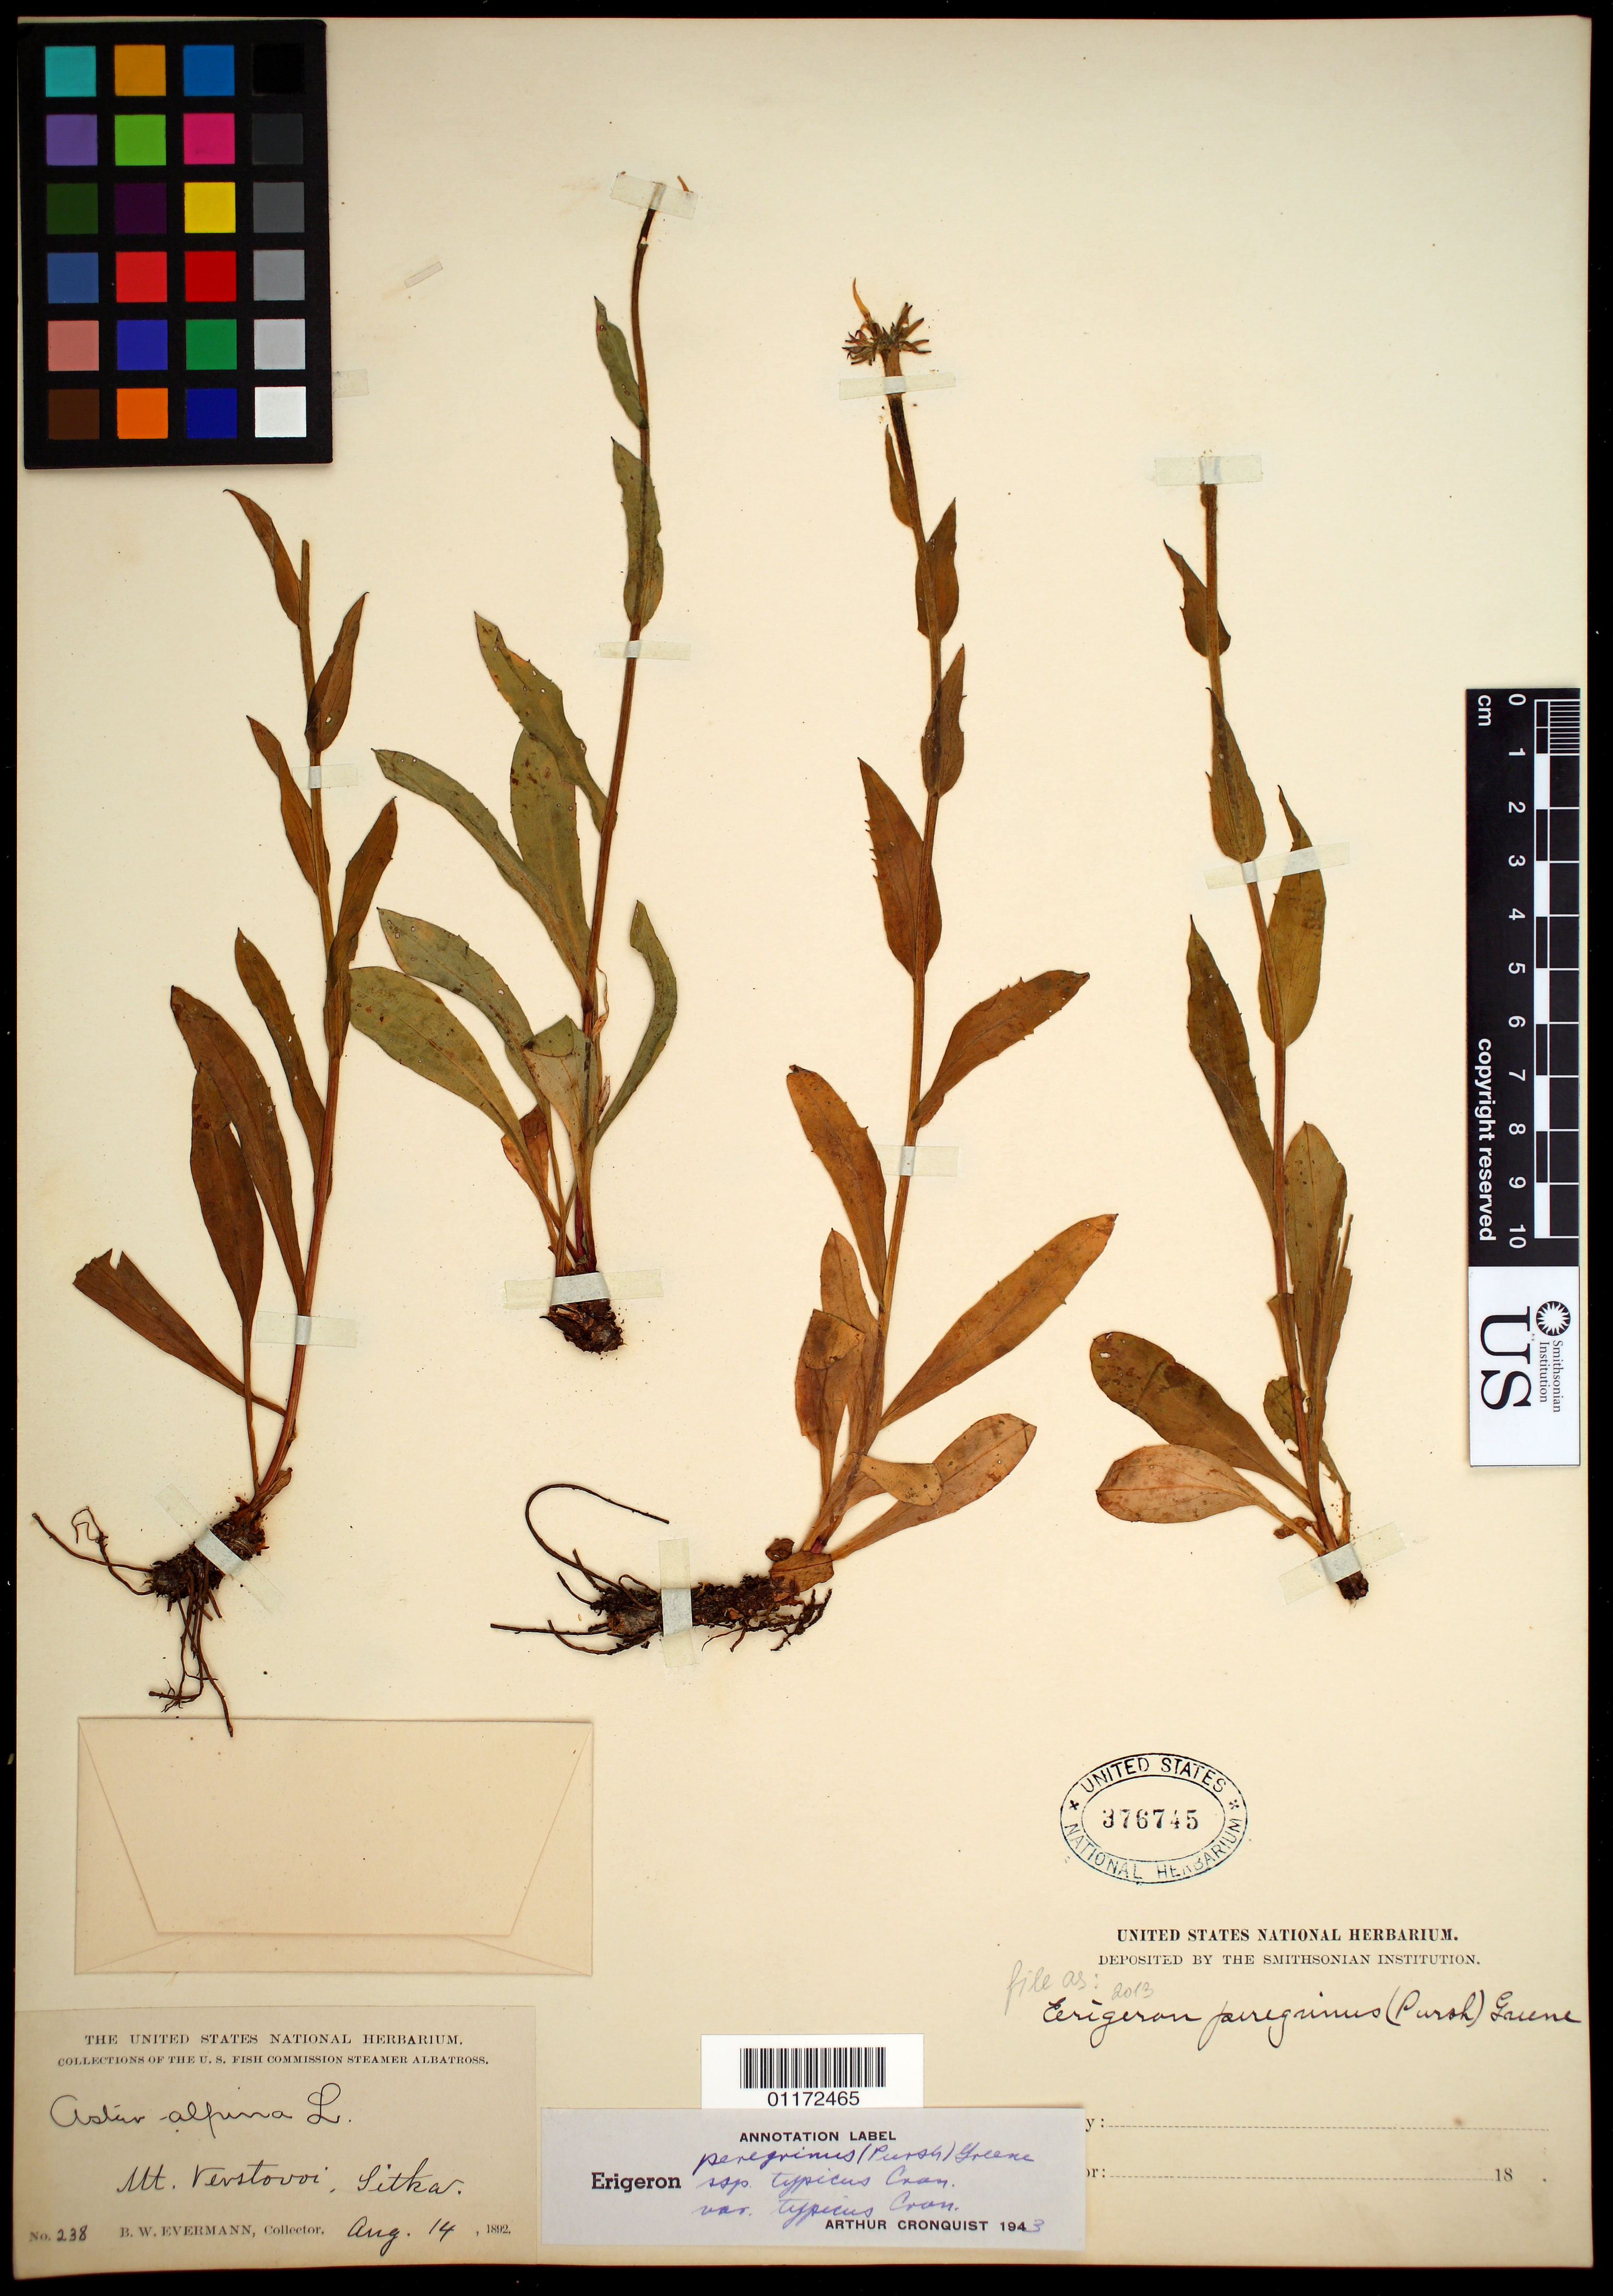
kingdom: Plantae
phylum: Tracheophyta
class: Magnoliopsida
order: Asterales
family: Asteraceae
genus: Erigeron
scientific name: Erigeron peregrinus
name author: (Banks ex Pursh) Greene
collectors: B. W. Evermann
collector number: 238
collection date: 1892-08-14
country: United States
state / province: Alaska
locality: Sitka, Mt. Verstovoi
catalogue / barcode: US 376745